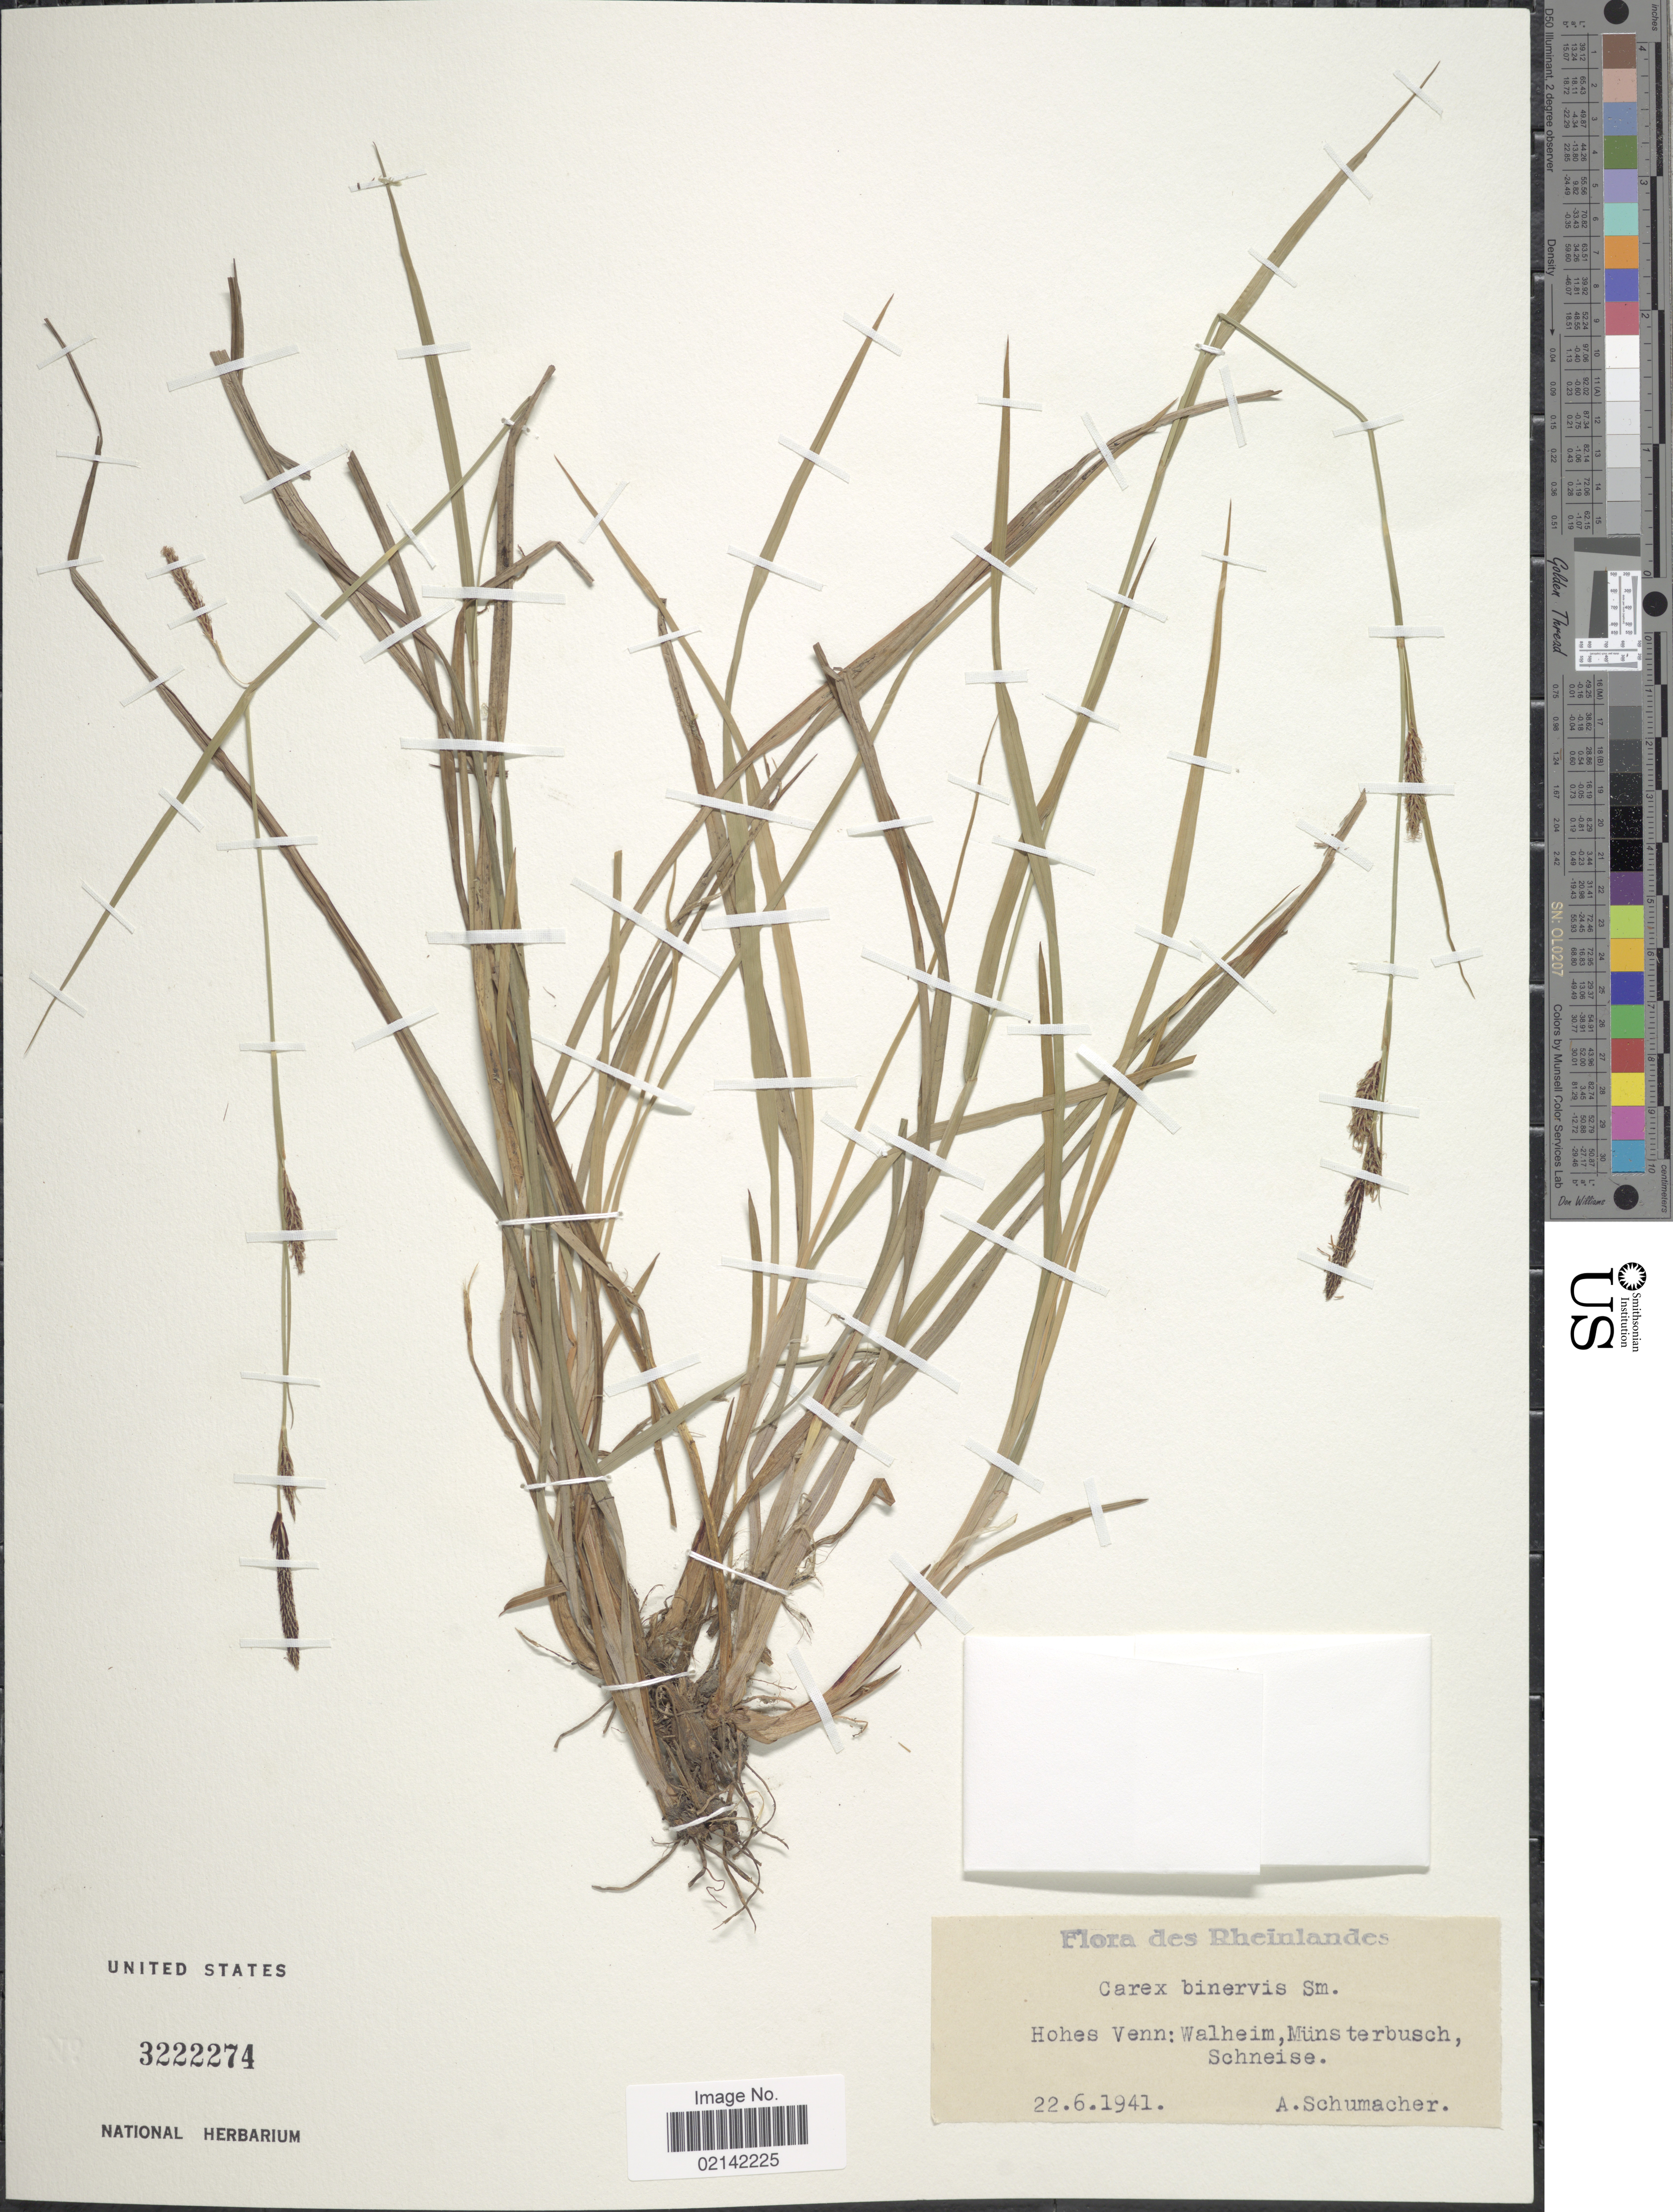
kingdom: Plantae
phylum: Tracheophyta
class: Liliopsida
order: Poales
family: Cyperaceae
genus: Carex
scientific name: Carex binervis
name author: Sm.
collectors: A. Schumacher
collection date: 1941-06-22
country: Germany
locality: Rheinlandes. Hohes Venn: Walheim, Müns terbusch Schneise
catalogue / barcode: US 3222274